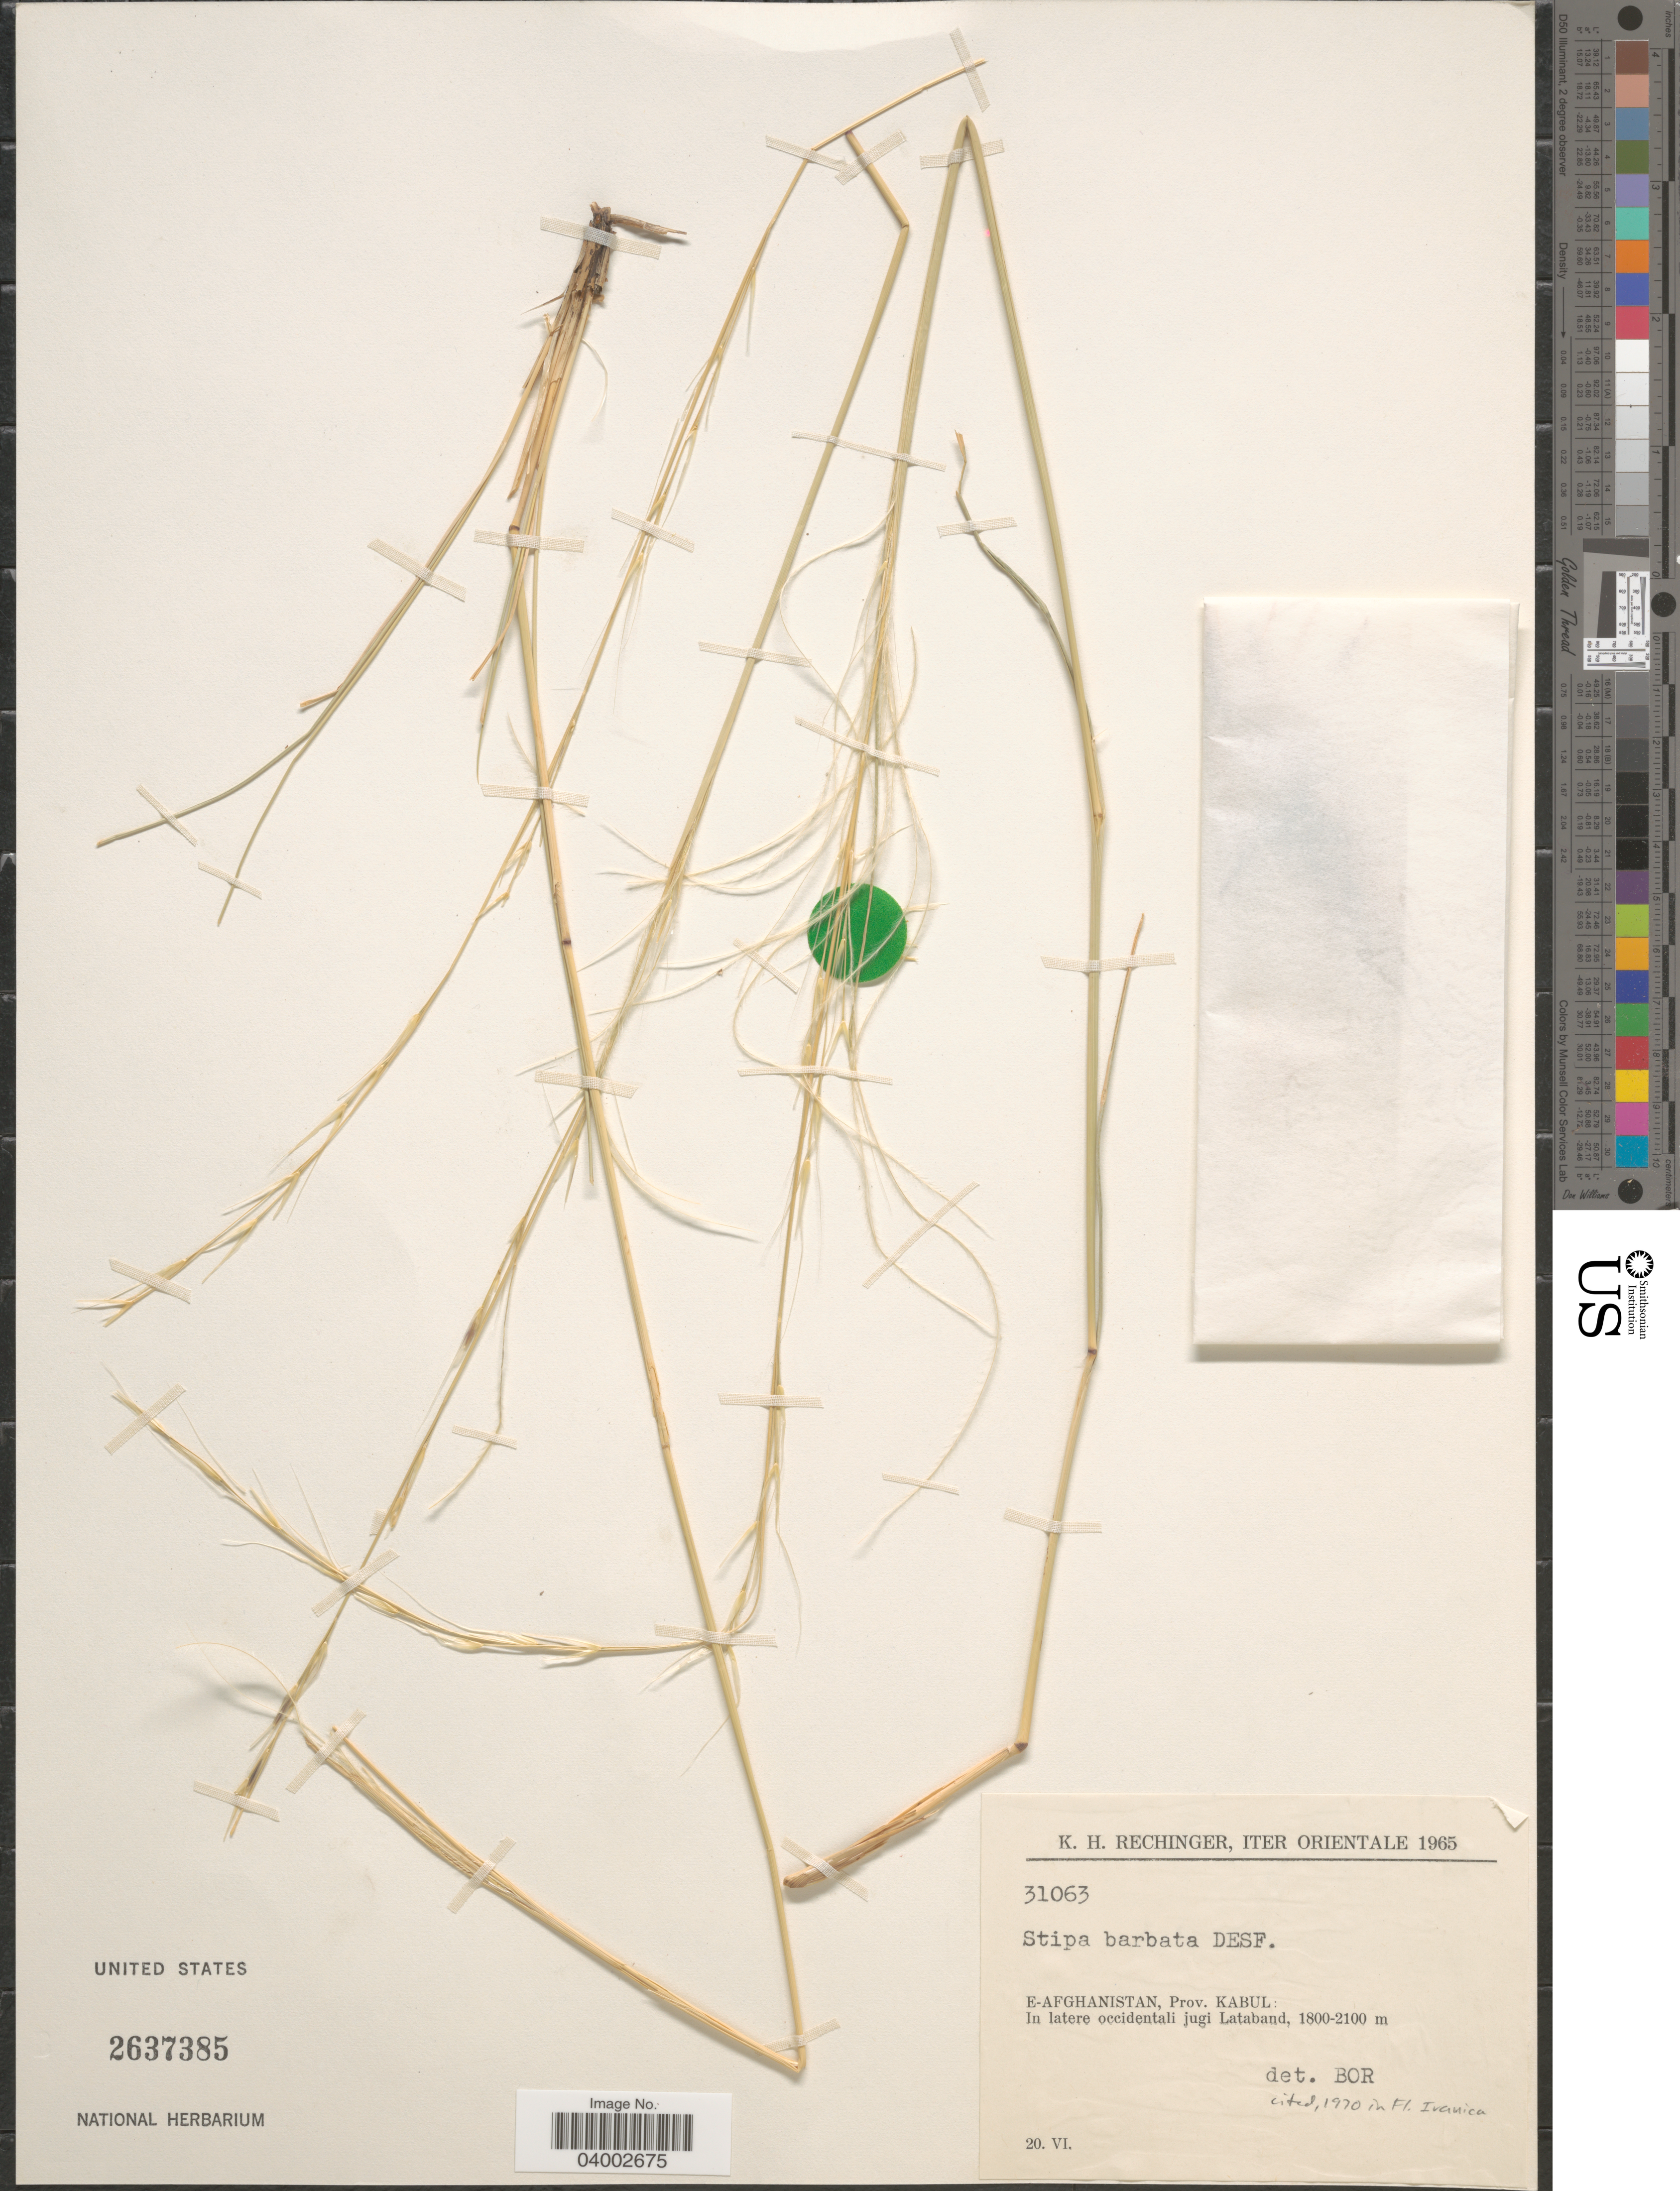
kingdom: Plantae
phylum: Tracheophyta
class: Liliopsida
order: Poales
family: Poaceae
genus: Stipa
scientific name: Stipa barbata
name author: Michx.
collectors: K. H. Rechinger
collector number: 31063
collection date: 1965-06-20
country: Afghanistan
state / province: Kabul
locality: Iter Orientale. E-Afghanistan. In latere occidentali jugi Lataband.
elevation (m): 1800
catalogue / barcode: US 2637385